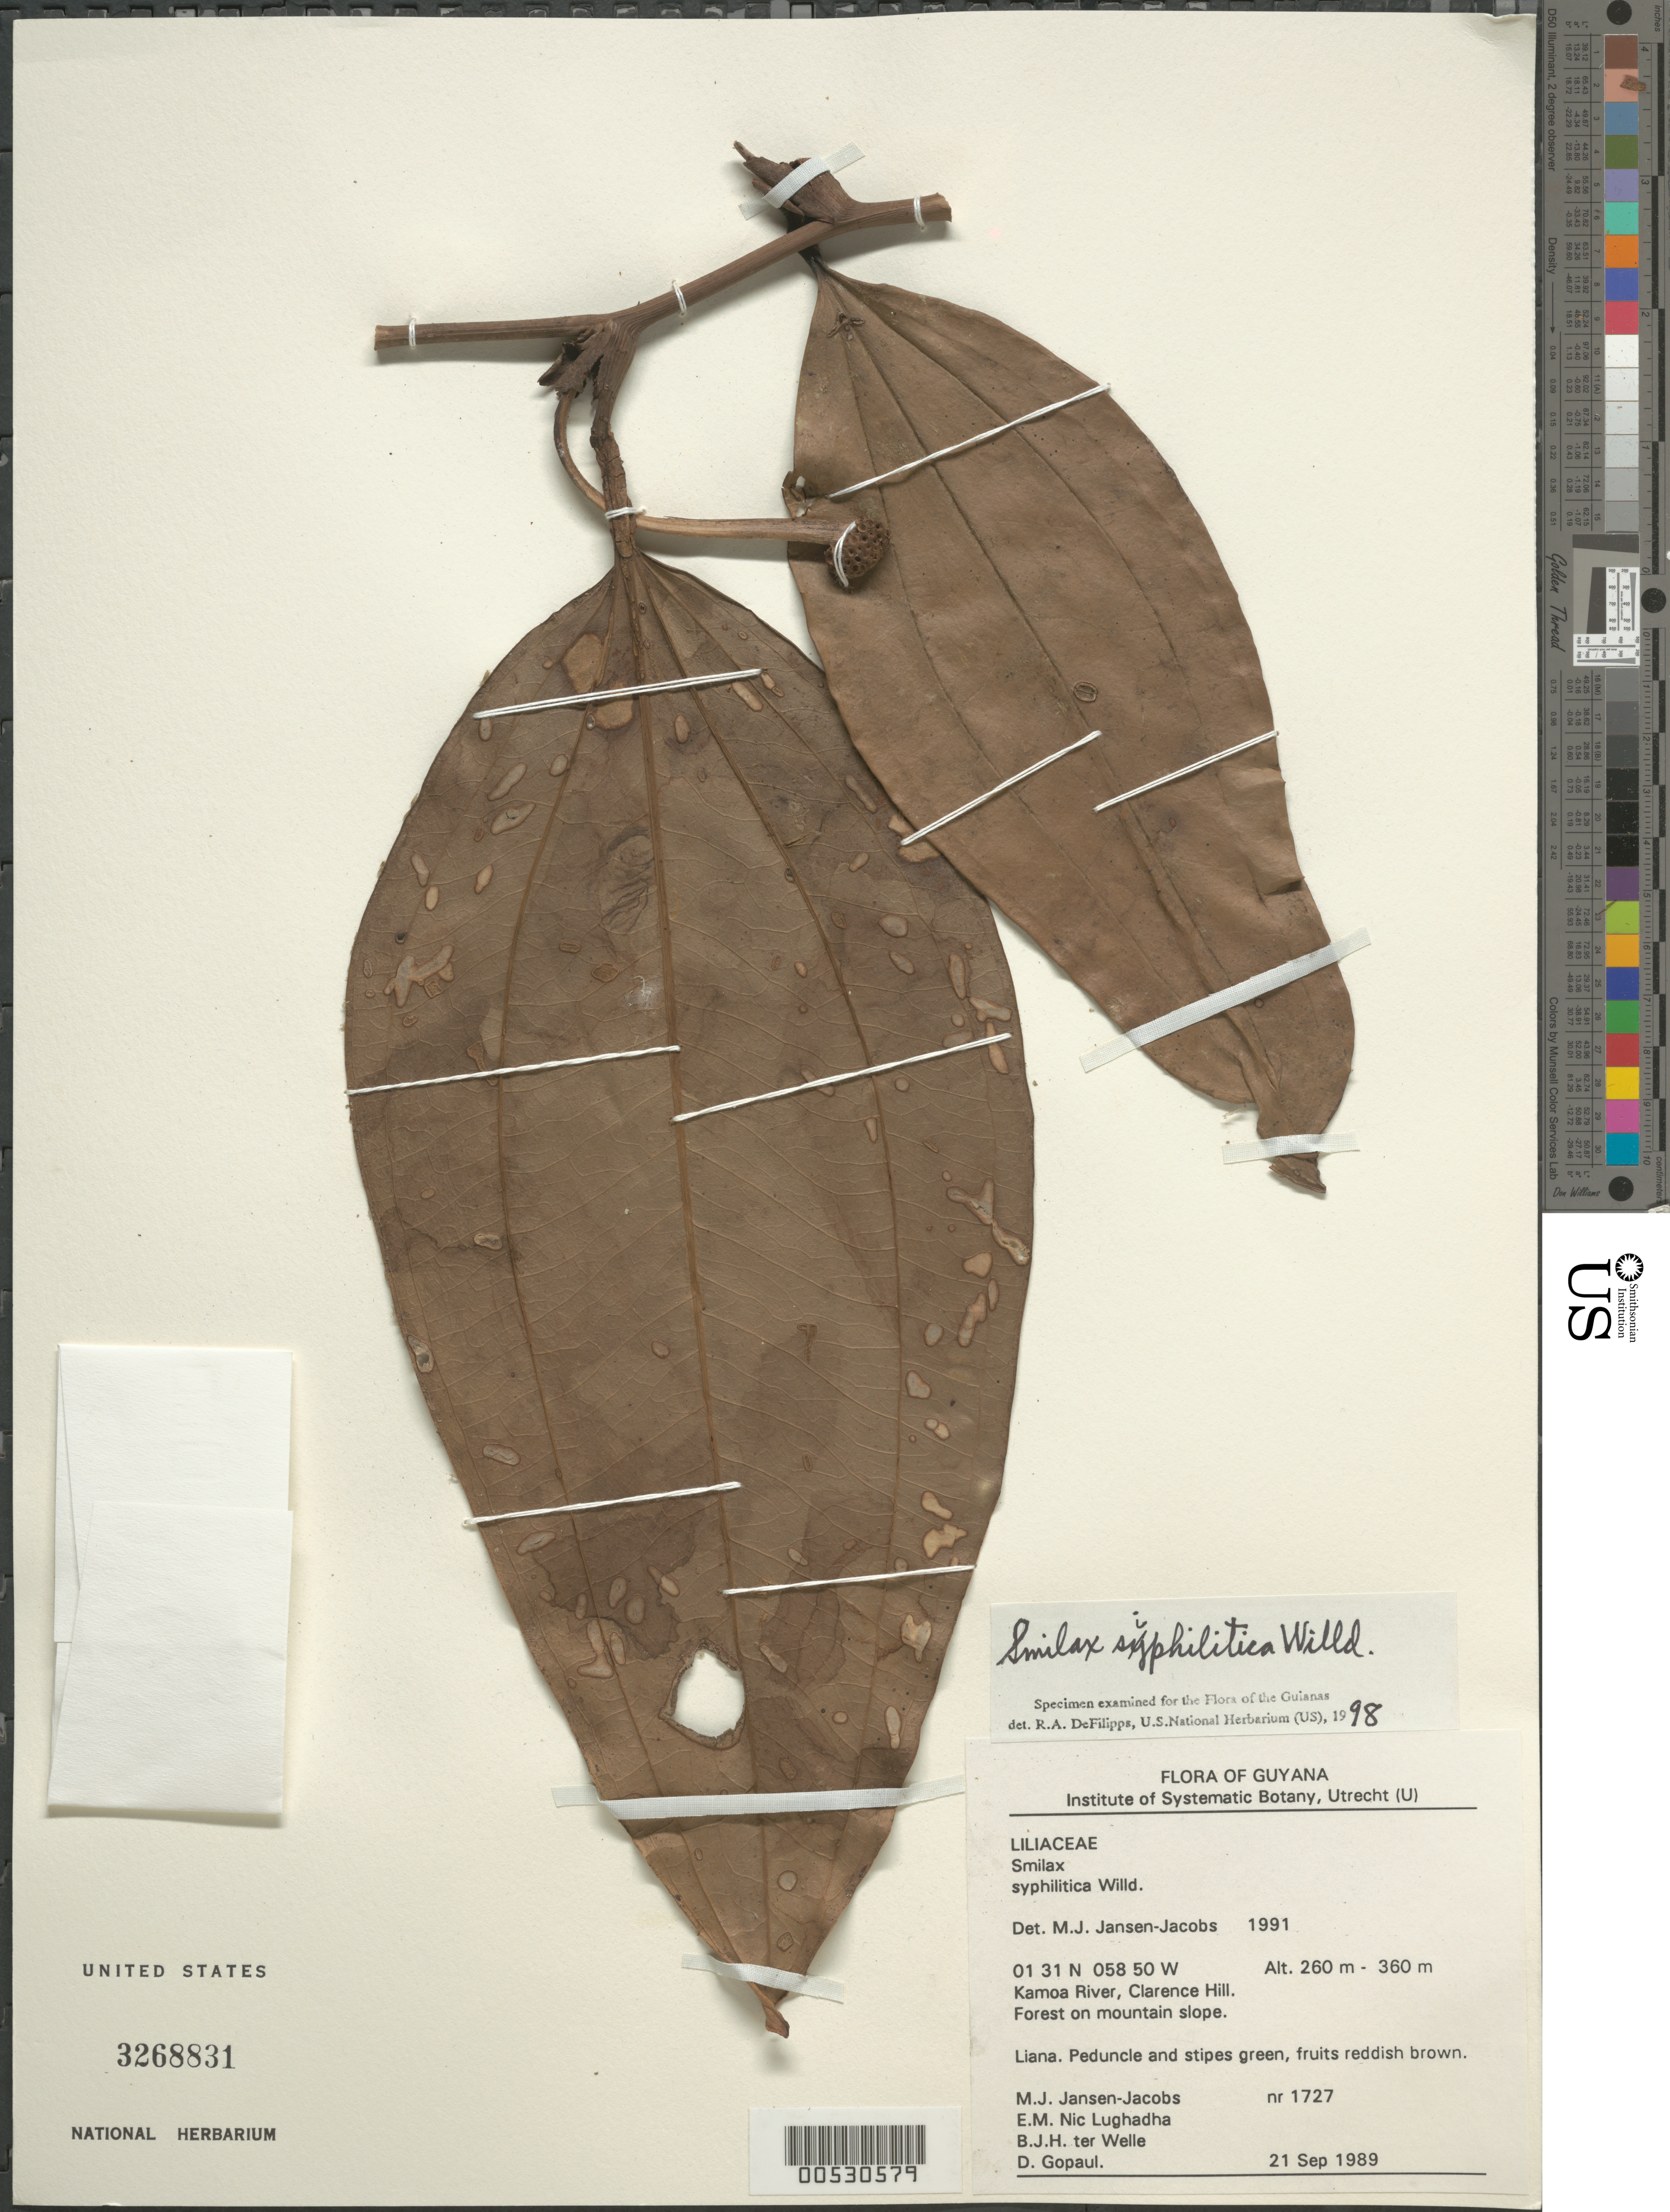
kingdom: Plantae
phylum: Tracheophyta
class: Liliopsida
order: Liliales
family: Smilacaceae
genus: Smilax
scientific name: Smilax syphilitica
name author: Humb. & Bonpl.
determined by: DeFilipps, R. A.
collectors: M. J. Jansen-Jacobs, E. Nic Lughadha, B. Welle & D. Gopaul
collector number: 1727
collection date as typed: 21-Sep-89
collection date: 1989-09-21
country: Guyana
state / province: U. Takutu-U. Essequibo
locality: Clarence Hill, Kamoa River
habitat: Forest on mountain slope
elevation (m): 260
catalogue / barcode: US 3268831